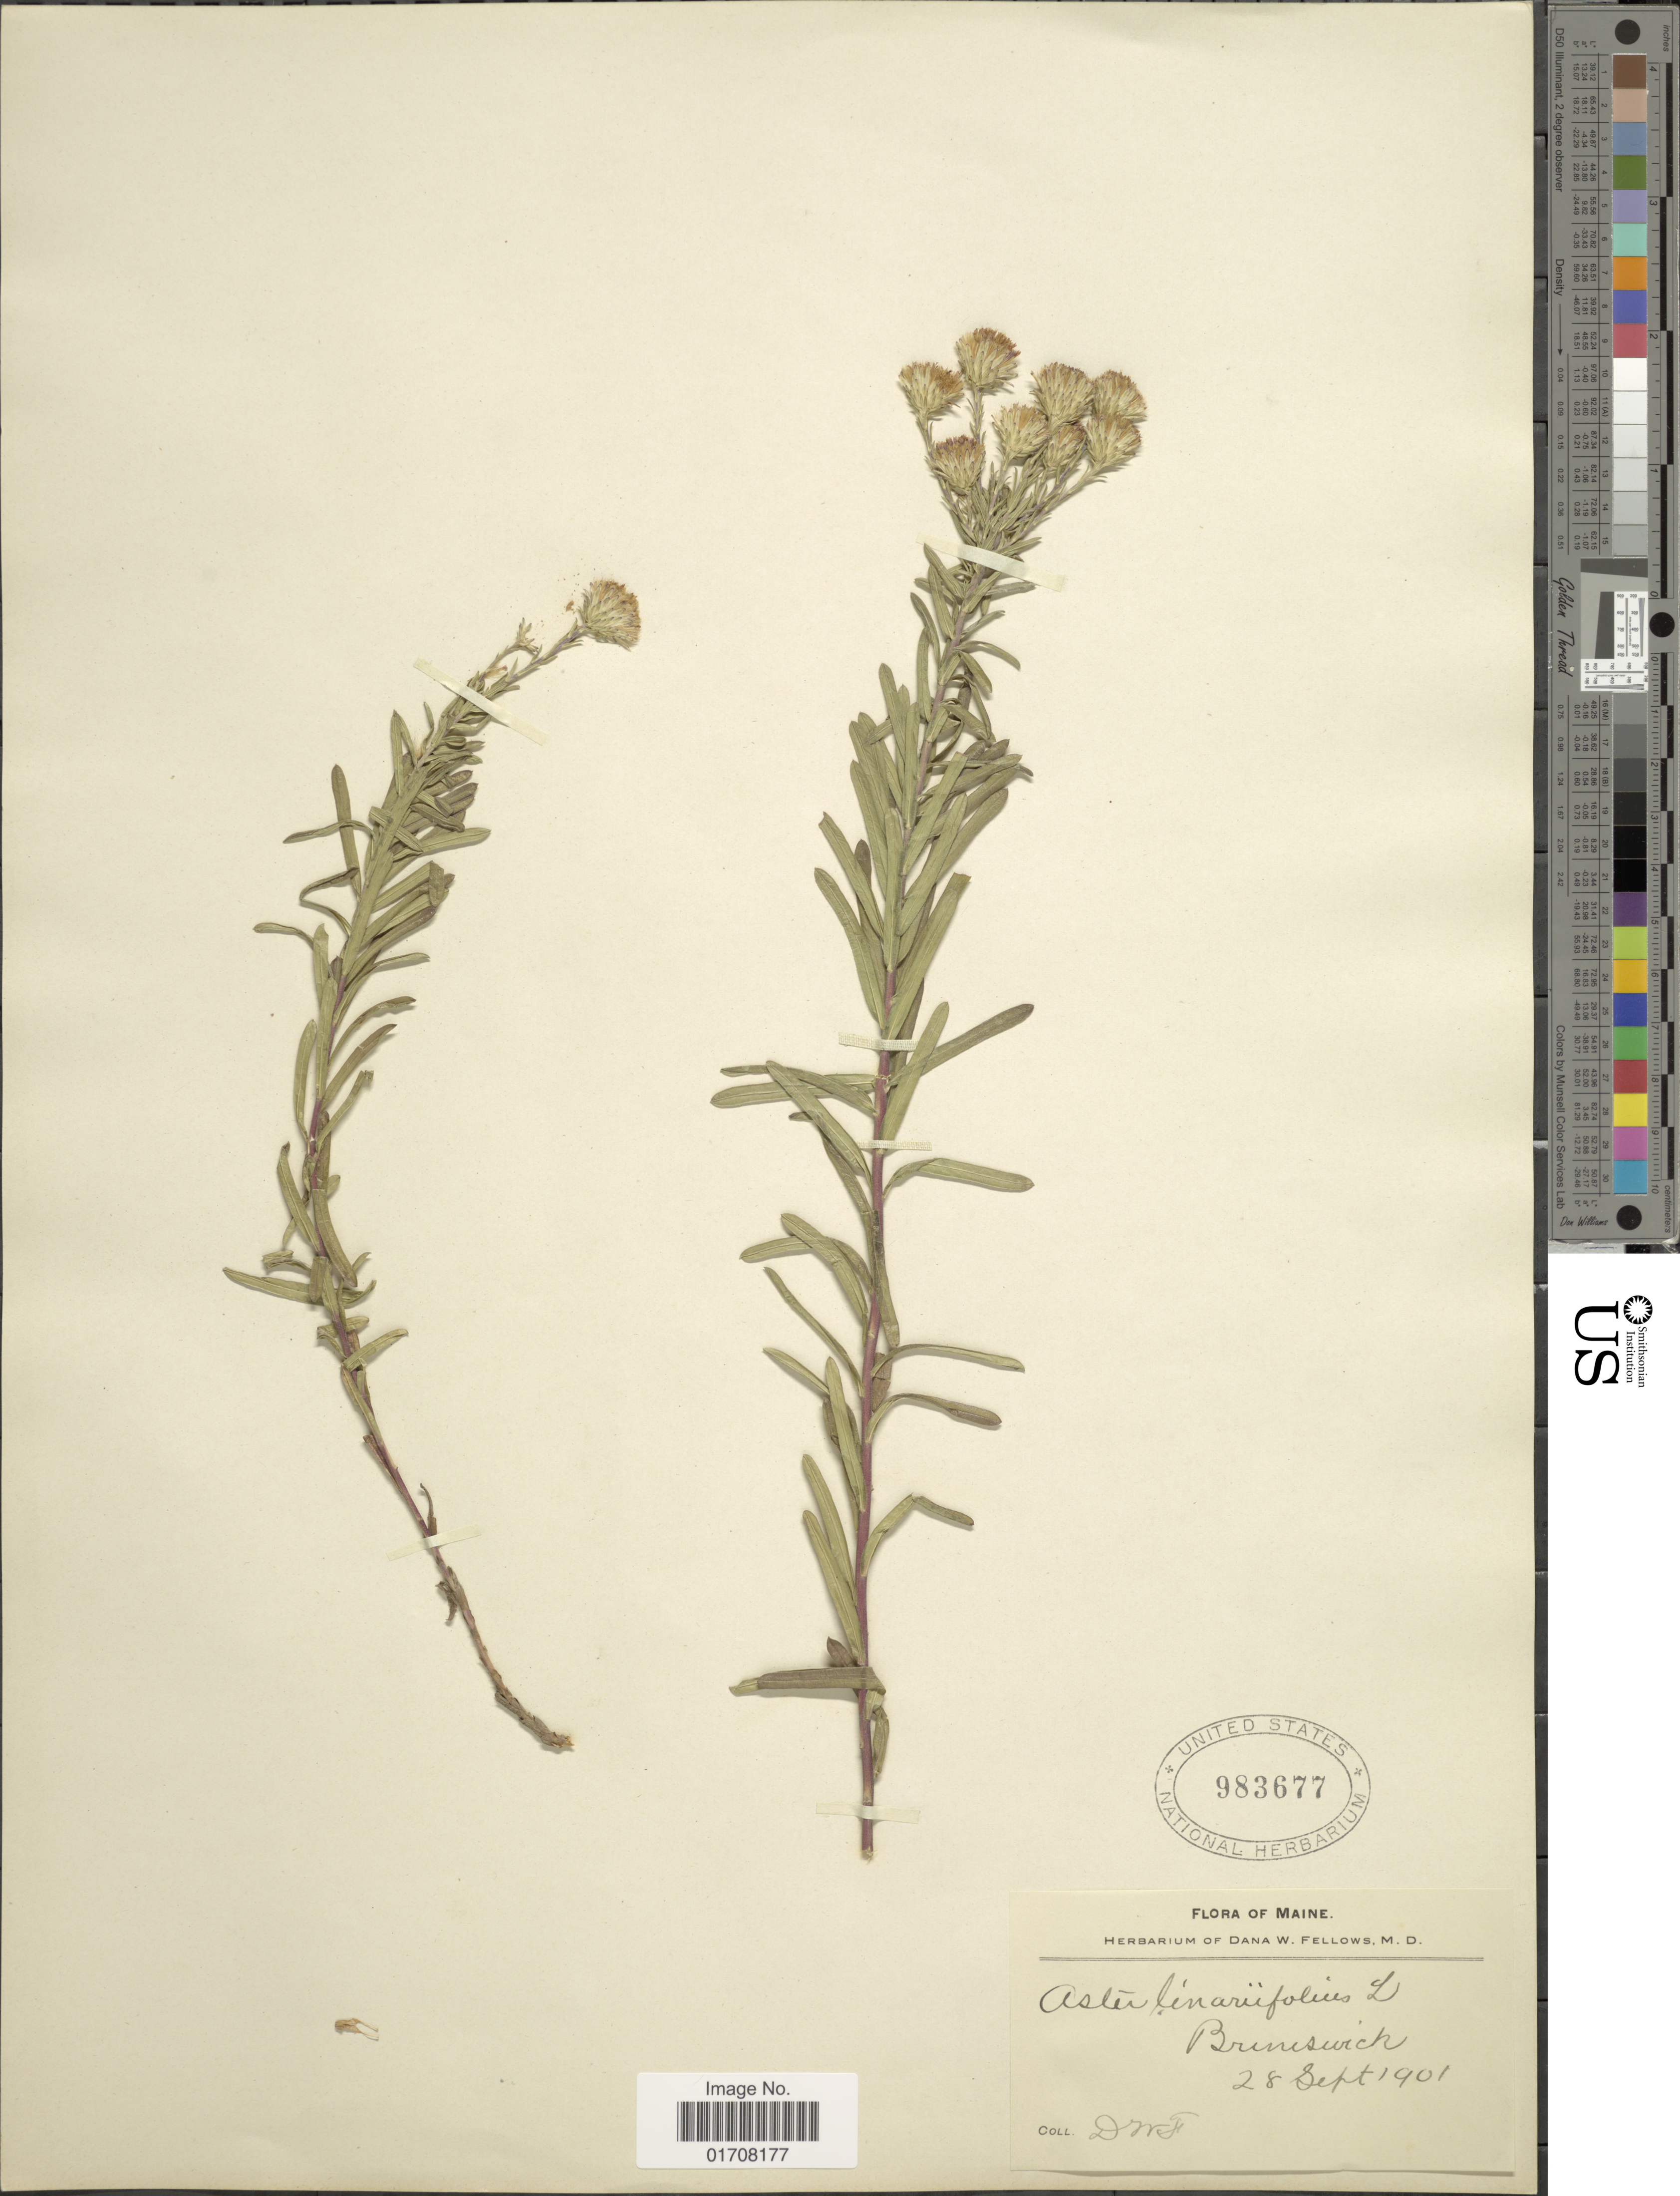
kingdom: Plantae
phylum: Tracheophyta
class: Magnoliopsida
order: Asterales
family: Asteraceae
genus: Ionactis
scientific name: Ionactis linariifolia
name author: (L.) Greene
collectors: D. W. Fellows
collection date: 1901-09-28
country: United States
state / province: Maine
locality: Brunswick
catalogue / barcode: US 983677